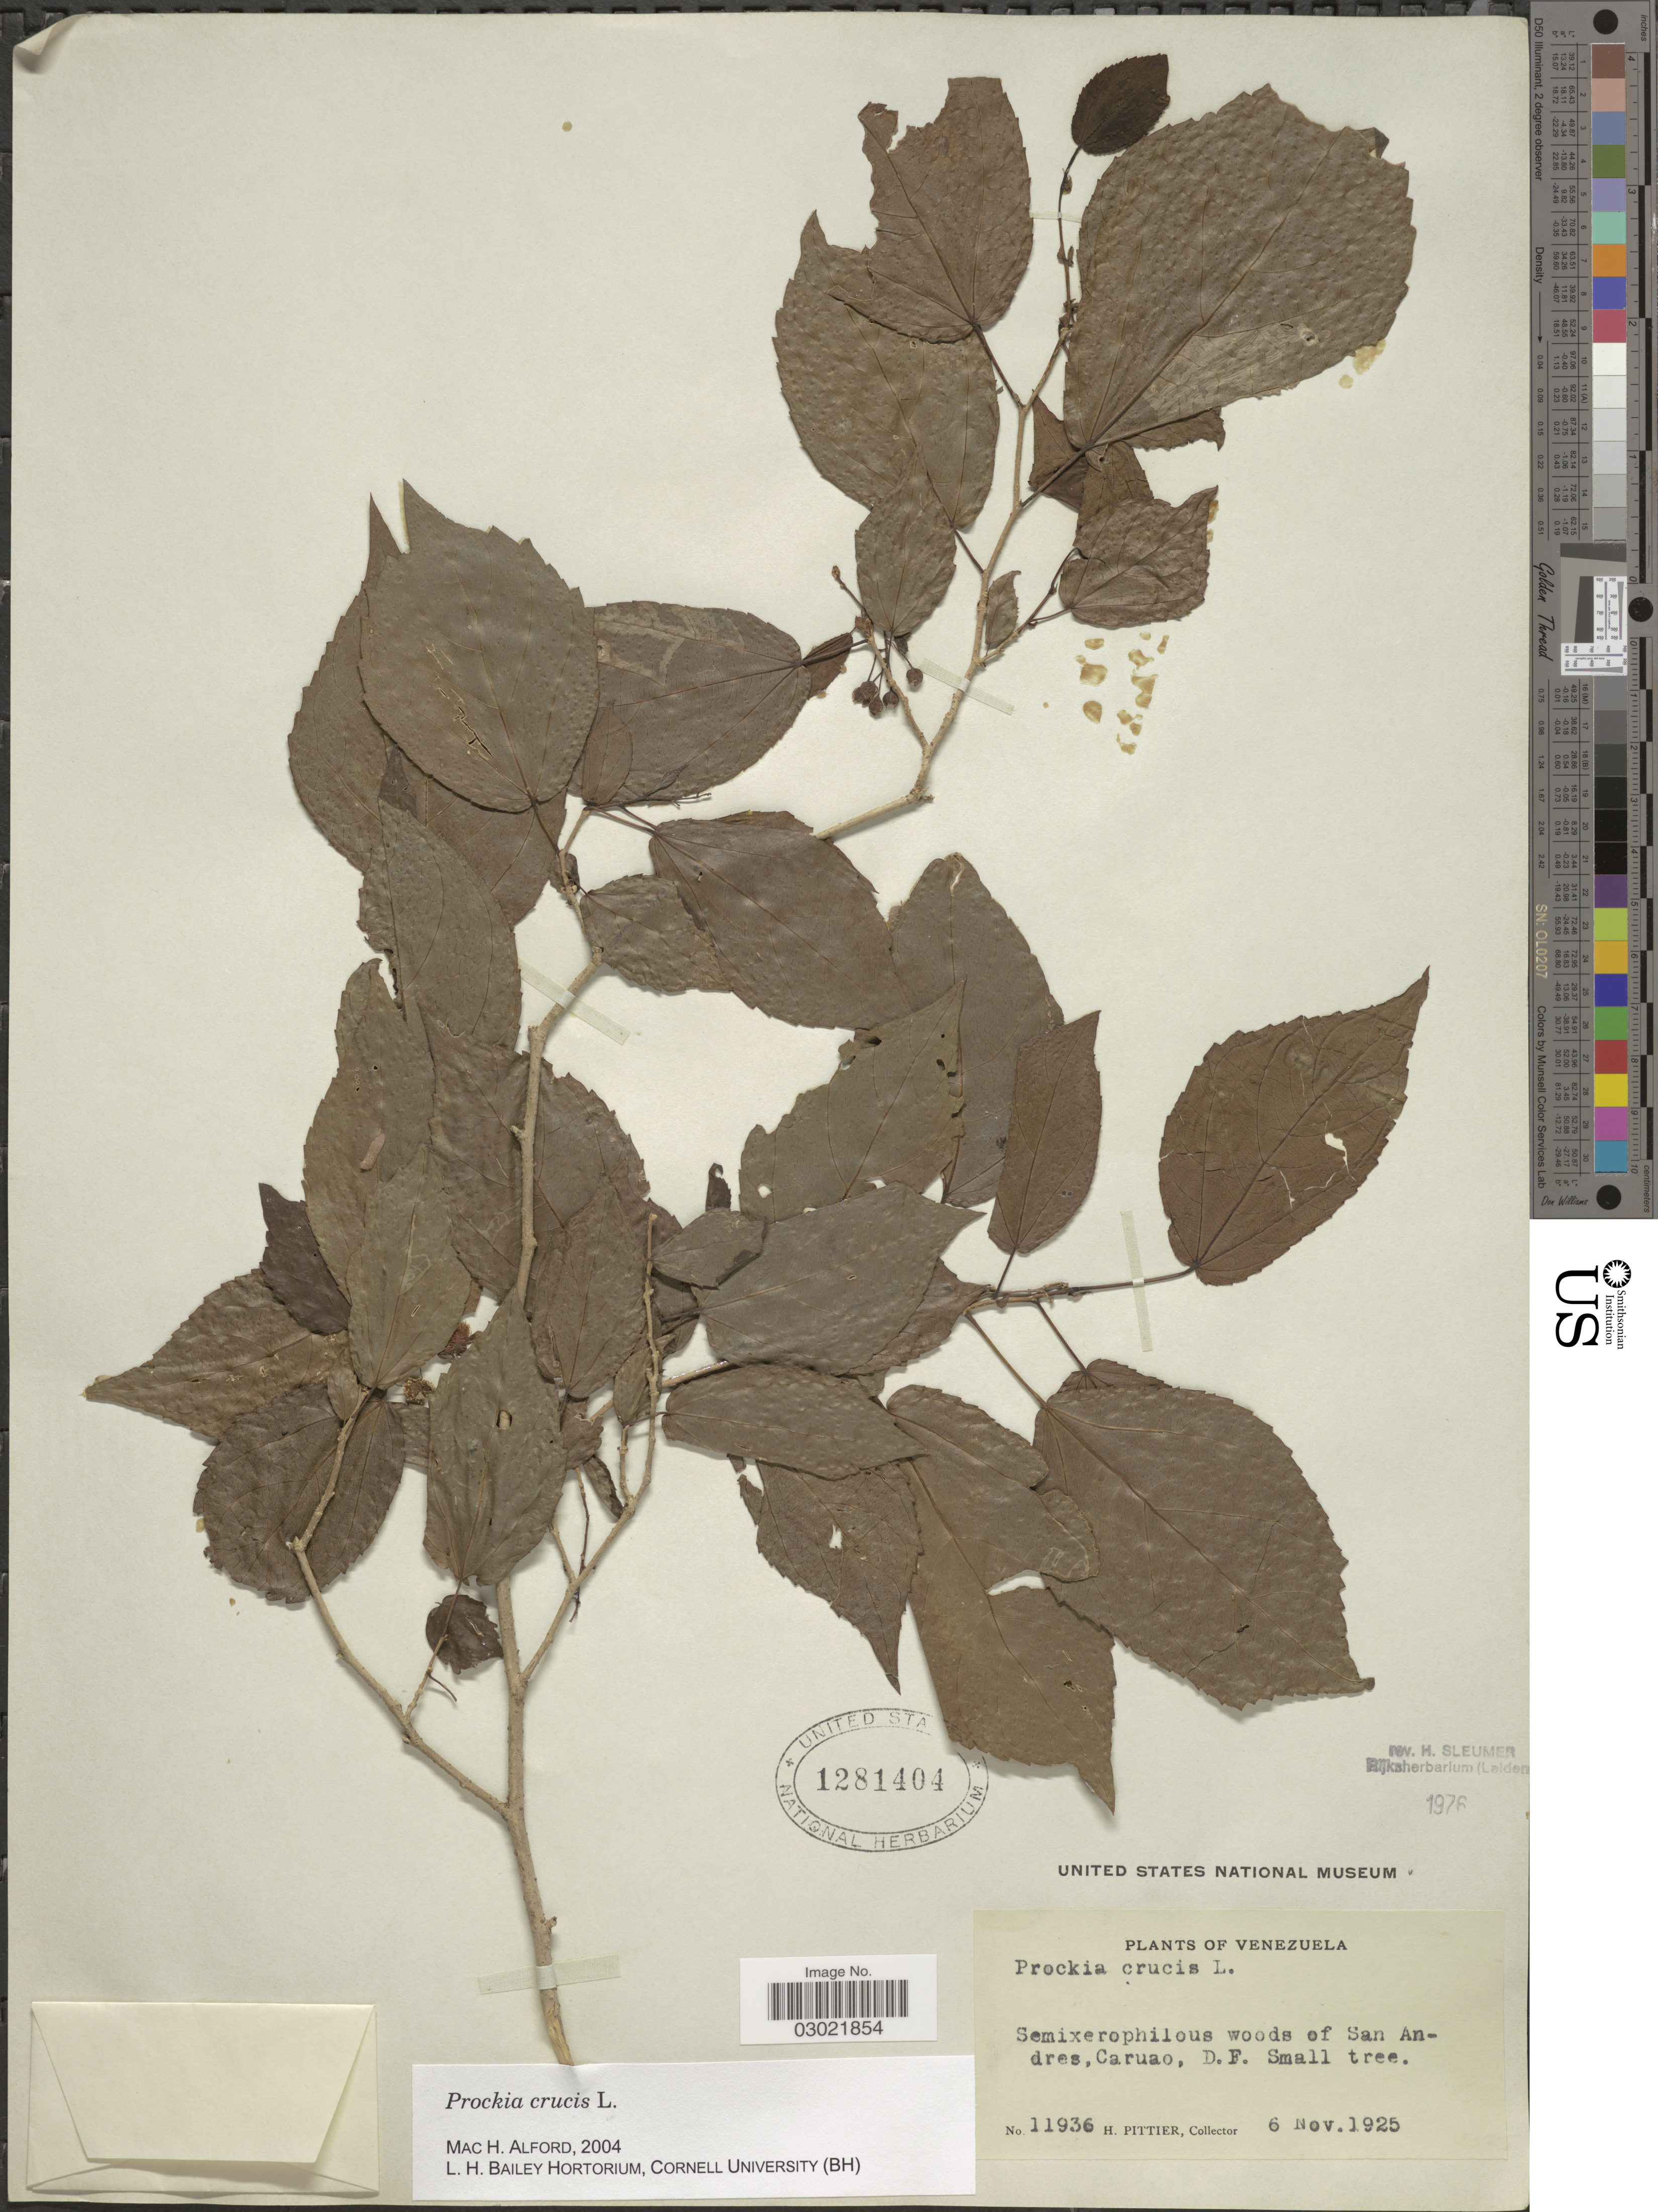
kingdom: Plantae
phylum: Tracheophyta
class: Magnoliopsida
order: Malpighiales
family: Salicaceae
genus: Prockia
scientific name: Prockia crucis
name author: P. Browne ex L.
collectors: H. F. Pittier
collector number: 11936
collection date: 1925-11-06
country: Venezuela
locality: San Andres, Caruao, D.F.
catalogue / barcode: US 1281404